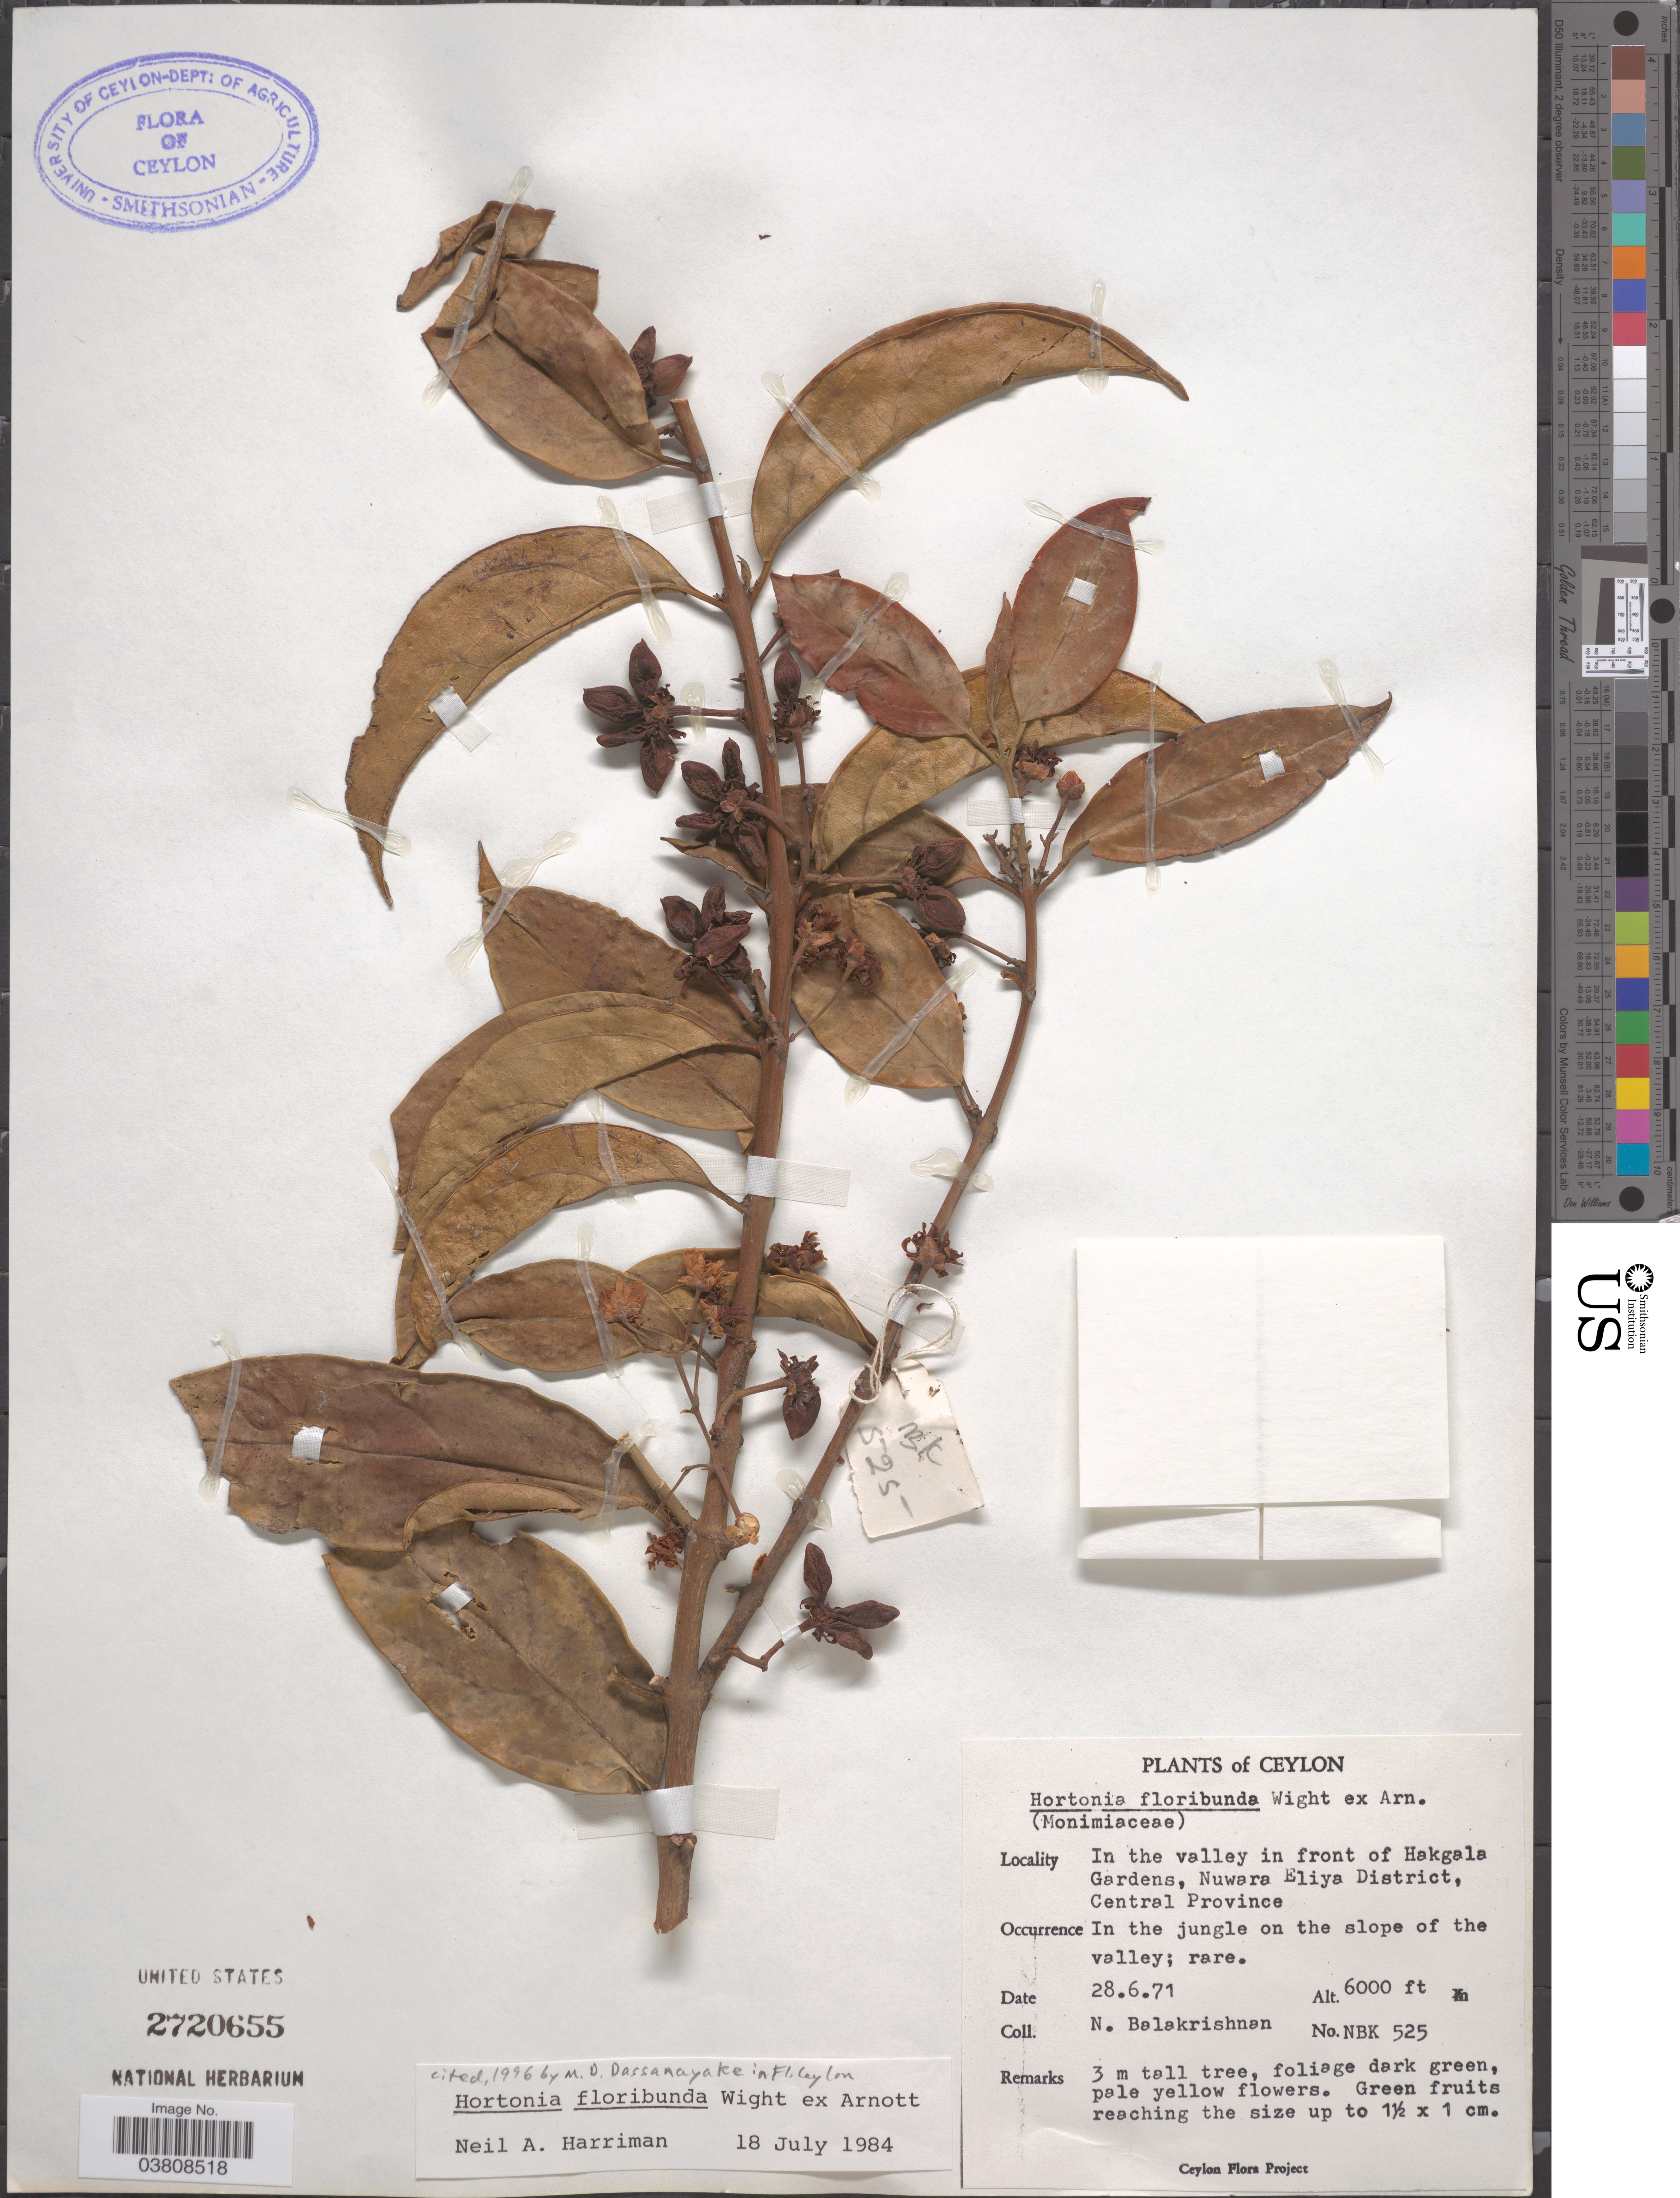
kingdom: Plantae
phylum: Tracheophyta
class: Magnoliopsida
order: Laurales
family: Monimiaceae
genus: Hortonia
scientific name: Hortonia floribunda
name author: Wight ex Arn.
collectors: N. Balakrishnan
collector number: NBK525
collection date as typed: Transcribed d/m/y: 28/6/71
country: Sri Lanka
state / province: Central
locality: Ceylon. In the valley in front of Hakgala Gardens, Nuwara Eliya District. In the jungle on the slope of the valley.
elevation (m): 1829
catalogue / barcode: US 2720655